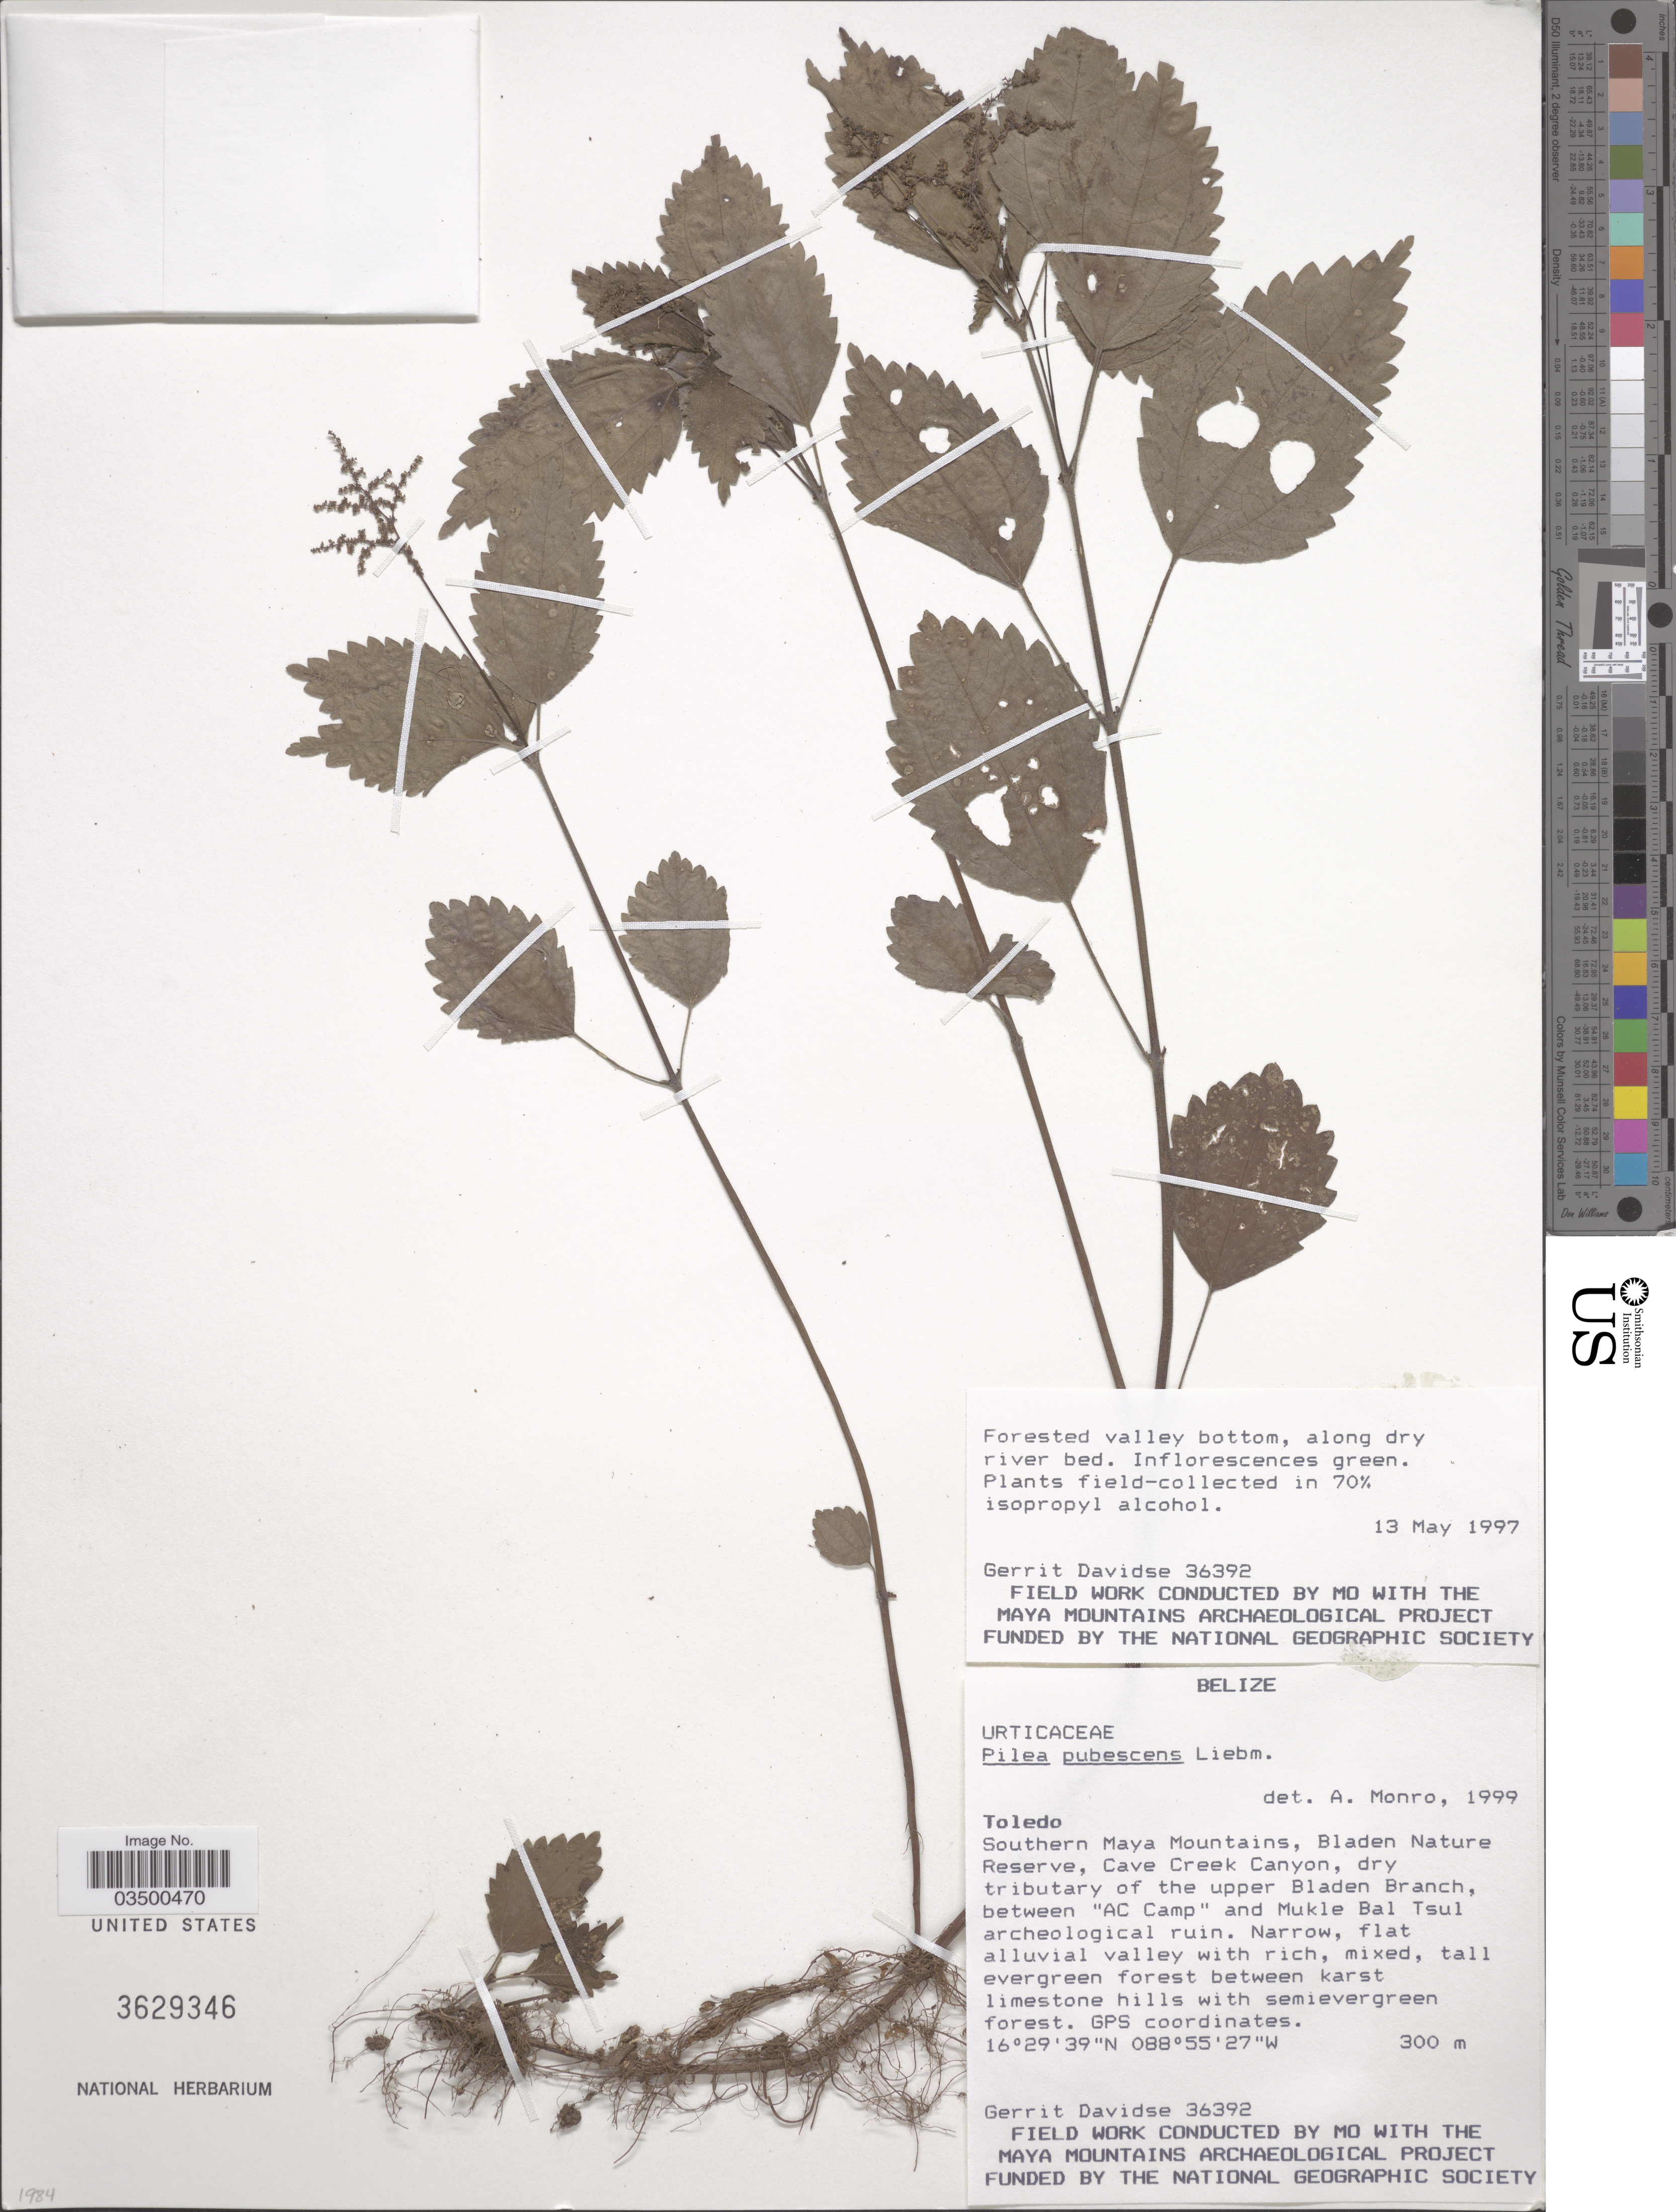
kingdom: Plantae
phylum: Tracheophyta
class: Magnoliopsida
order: Rosales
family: Urticaceae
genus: Pilea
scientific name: Pilea pubescens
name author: Liebm.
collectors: G. Davidse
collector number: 36392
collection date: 1997-05-13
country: Belize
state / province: Toledo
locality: Southern Maya Mountains, Bladen Nature Reserve, Cave Creek Canyon, dry tributary of the upper Bladen Branch, between 'AC Camp' and Mukle Bal Tsul archeological ruin.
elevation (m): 300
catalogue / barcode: US 3629346